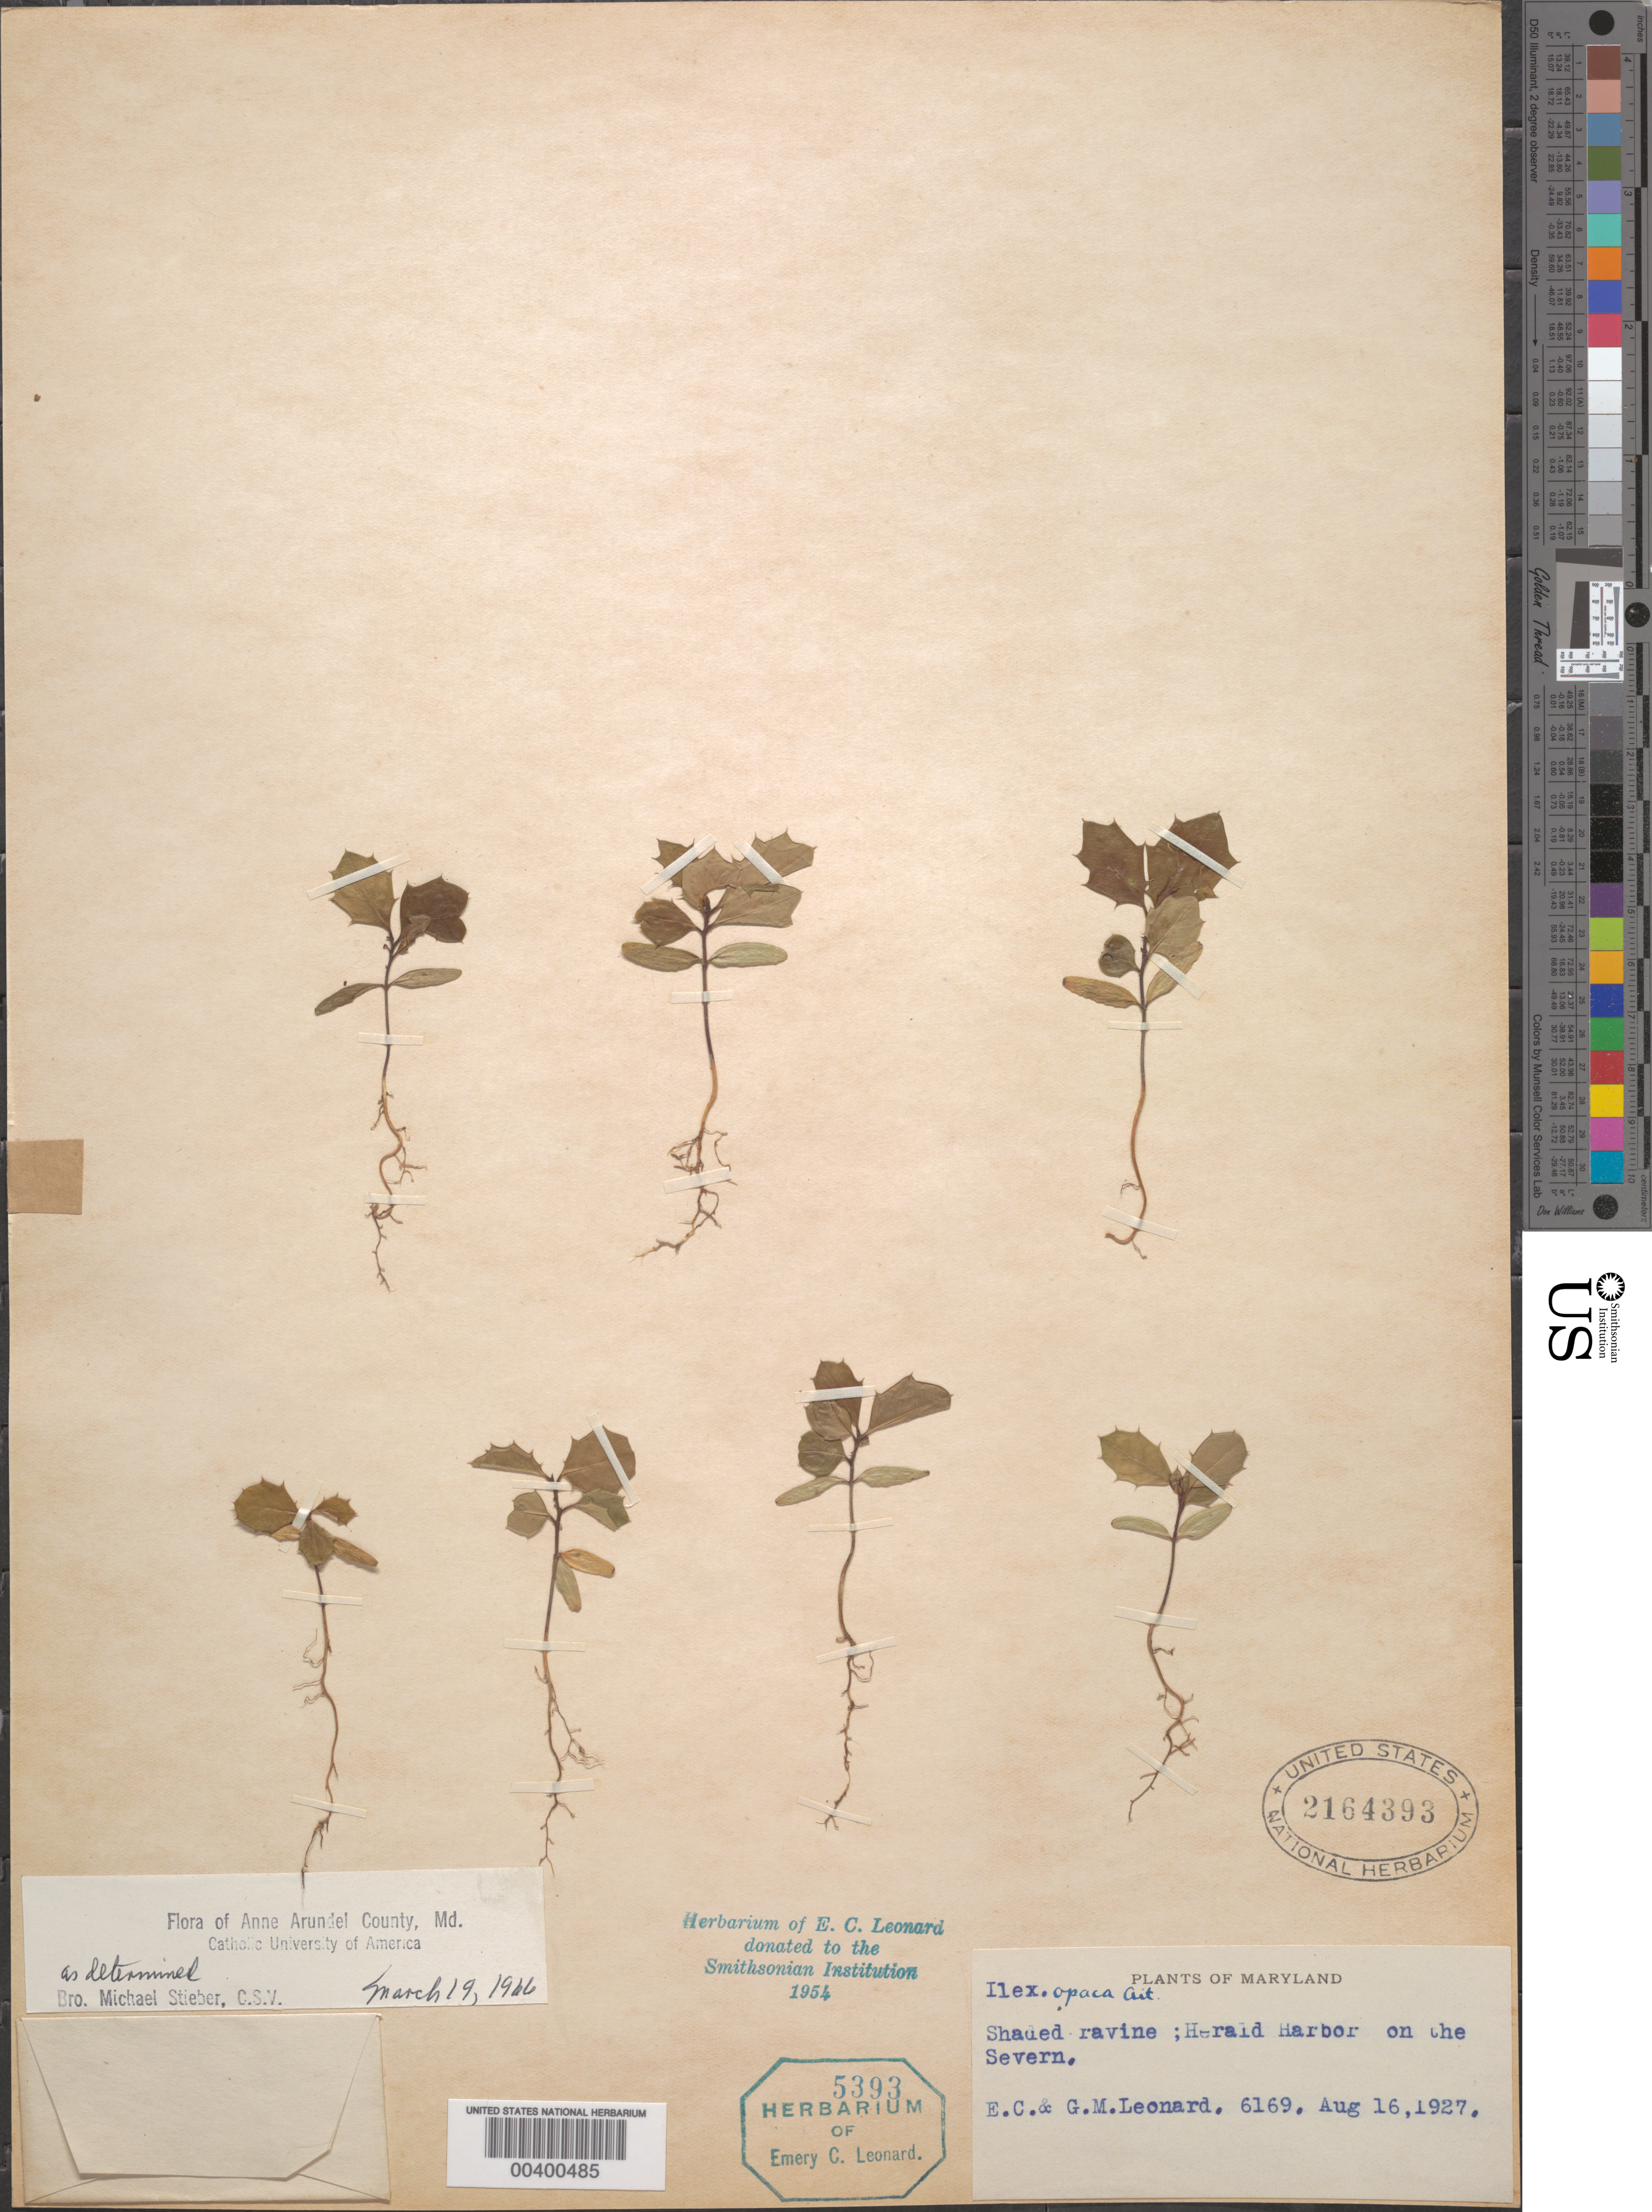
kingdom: Plantae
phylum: Tracheophyta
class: Magnoliopsida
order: Aquifoliales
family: Aquifoliaceae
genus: Ilex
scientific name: Ilex opaca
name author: Aiton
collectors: E. C. Leonard & G. M. Leonard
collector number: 6169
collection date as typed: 16 Aug 1927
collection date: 1927-08-16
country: United States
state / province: Maryland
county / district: Anne Arundel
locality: Herald Harbor, on the Severn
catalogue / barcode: US 2164393